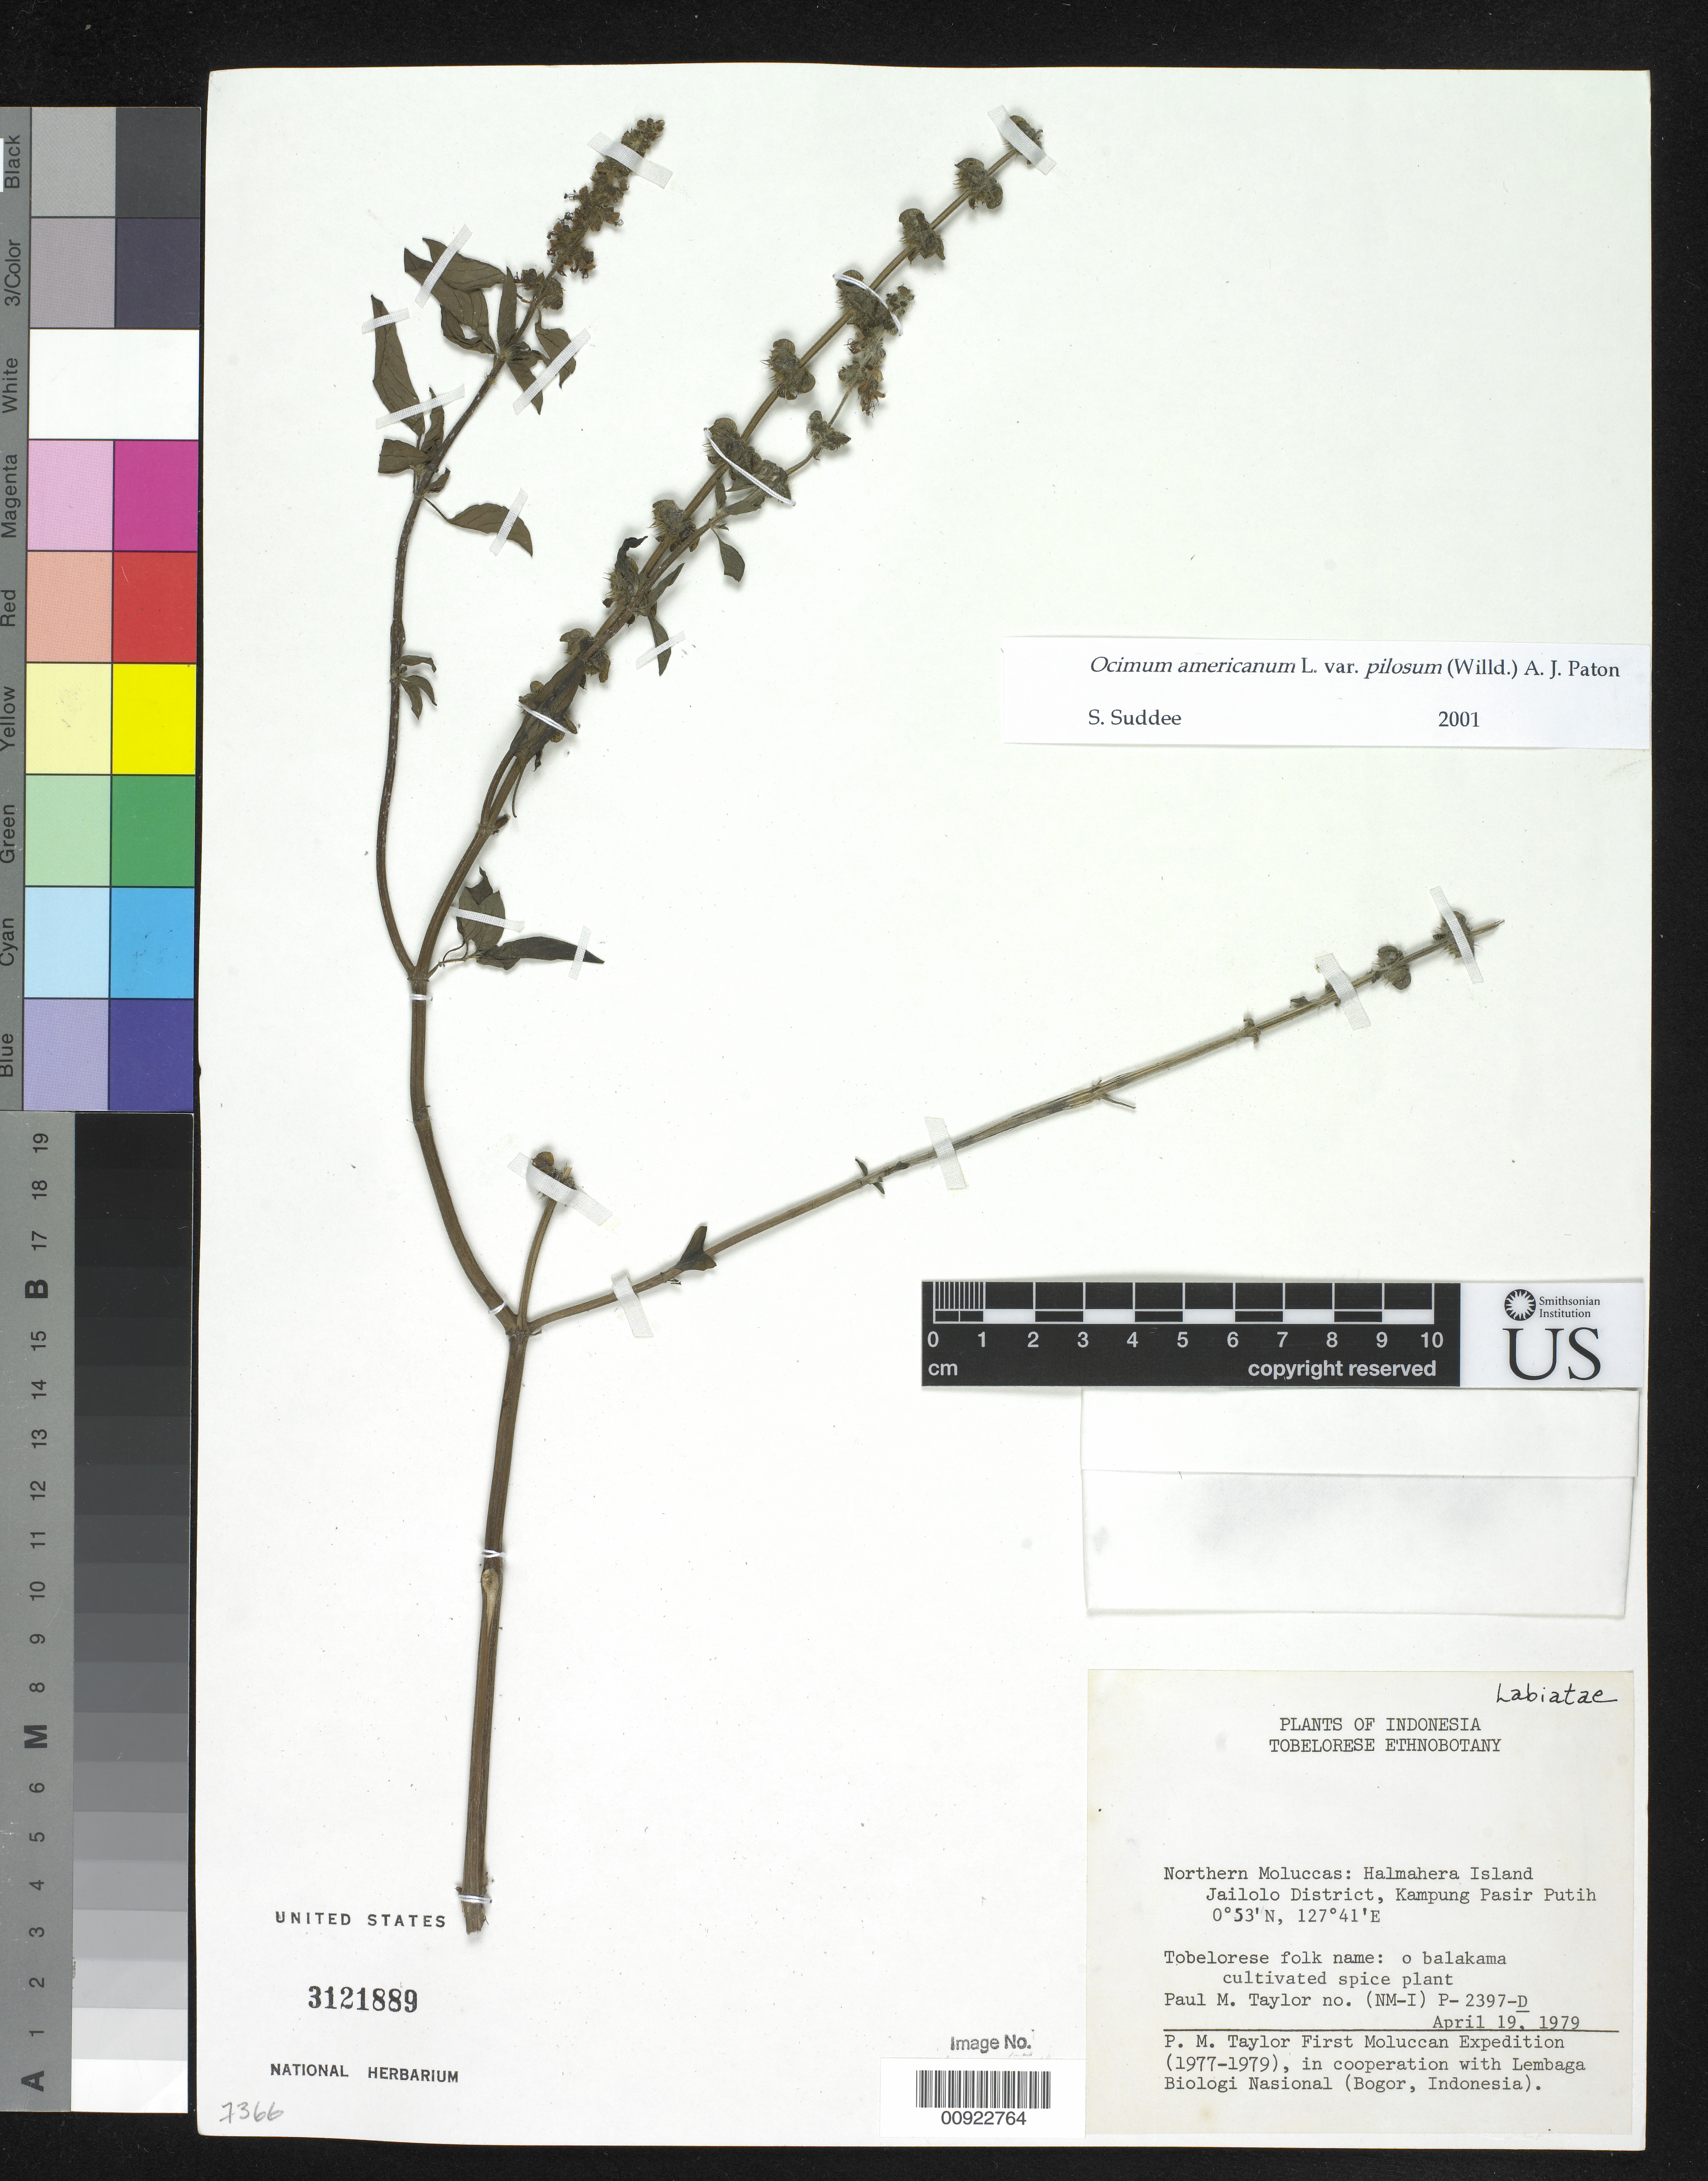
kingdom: Plantae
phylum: Tracheophyta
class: Magnoliopsida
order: Lamiales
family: Lamiaceae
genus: Ocimum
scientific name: Ocimum americanum var. americanum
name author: L.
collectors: P. M. Taylor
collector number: P 2397 D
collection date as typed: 19 Apr 1979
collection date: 1979-04-19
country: Indonesia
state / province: Maluku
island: Halmahera I.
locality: Jailolo District, Kampung Pasir Putih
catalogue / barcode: US 3121889